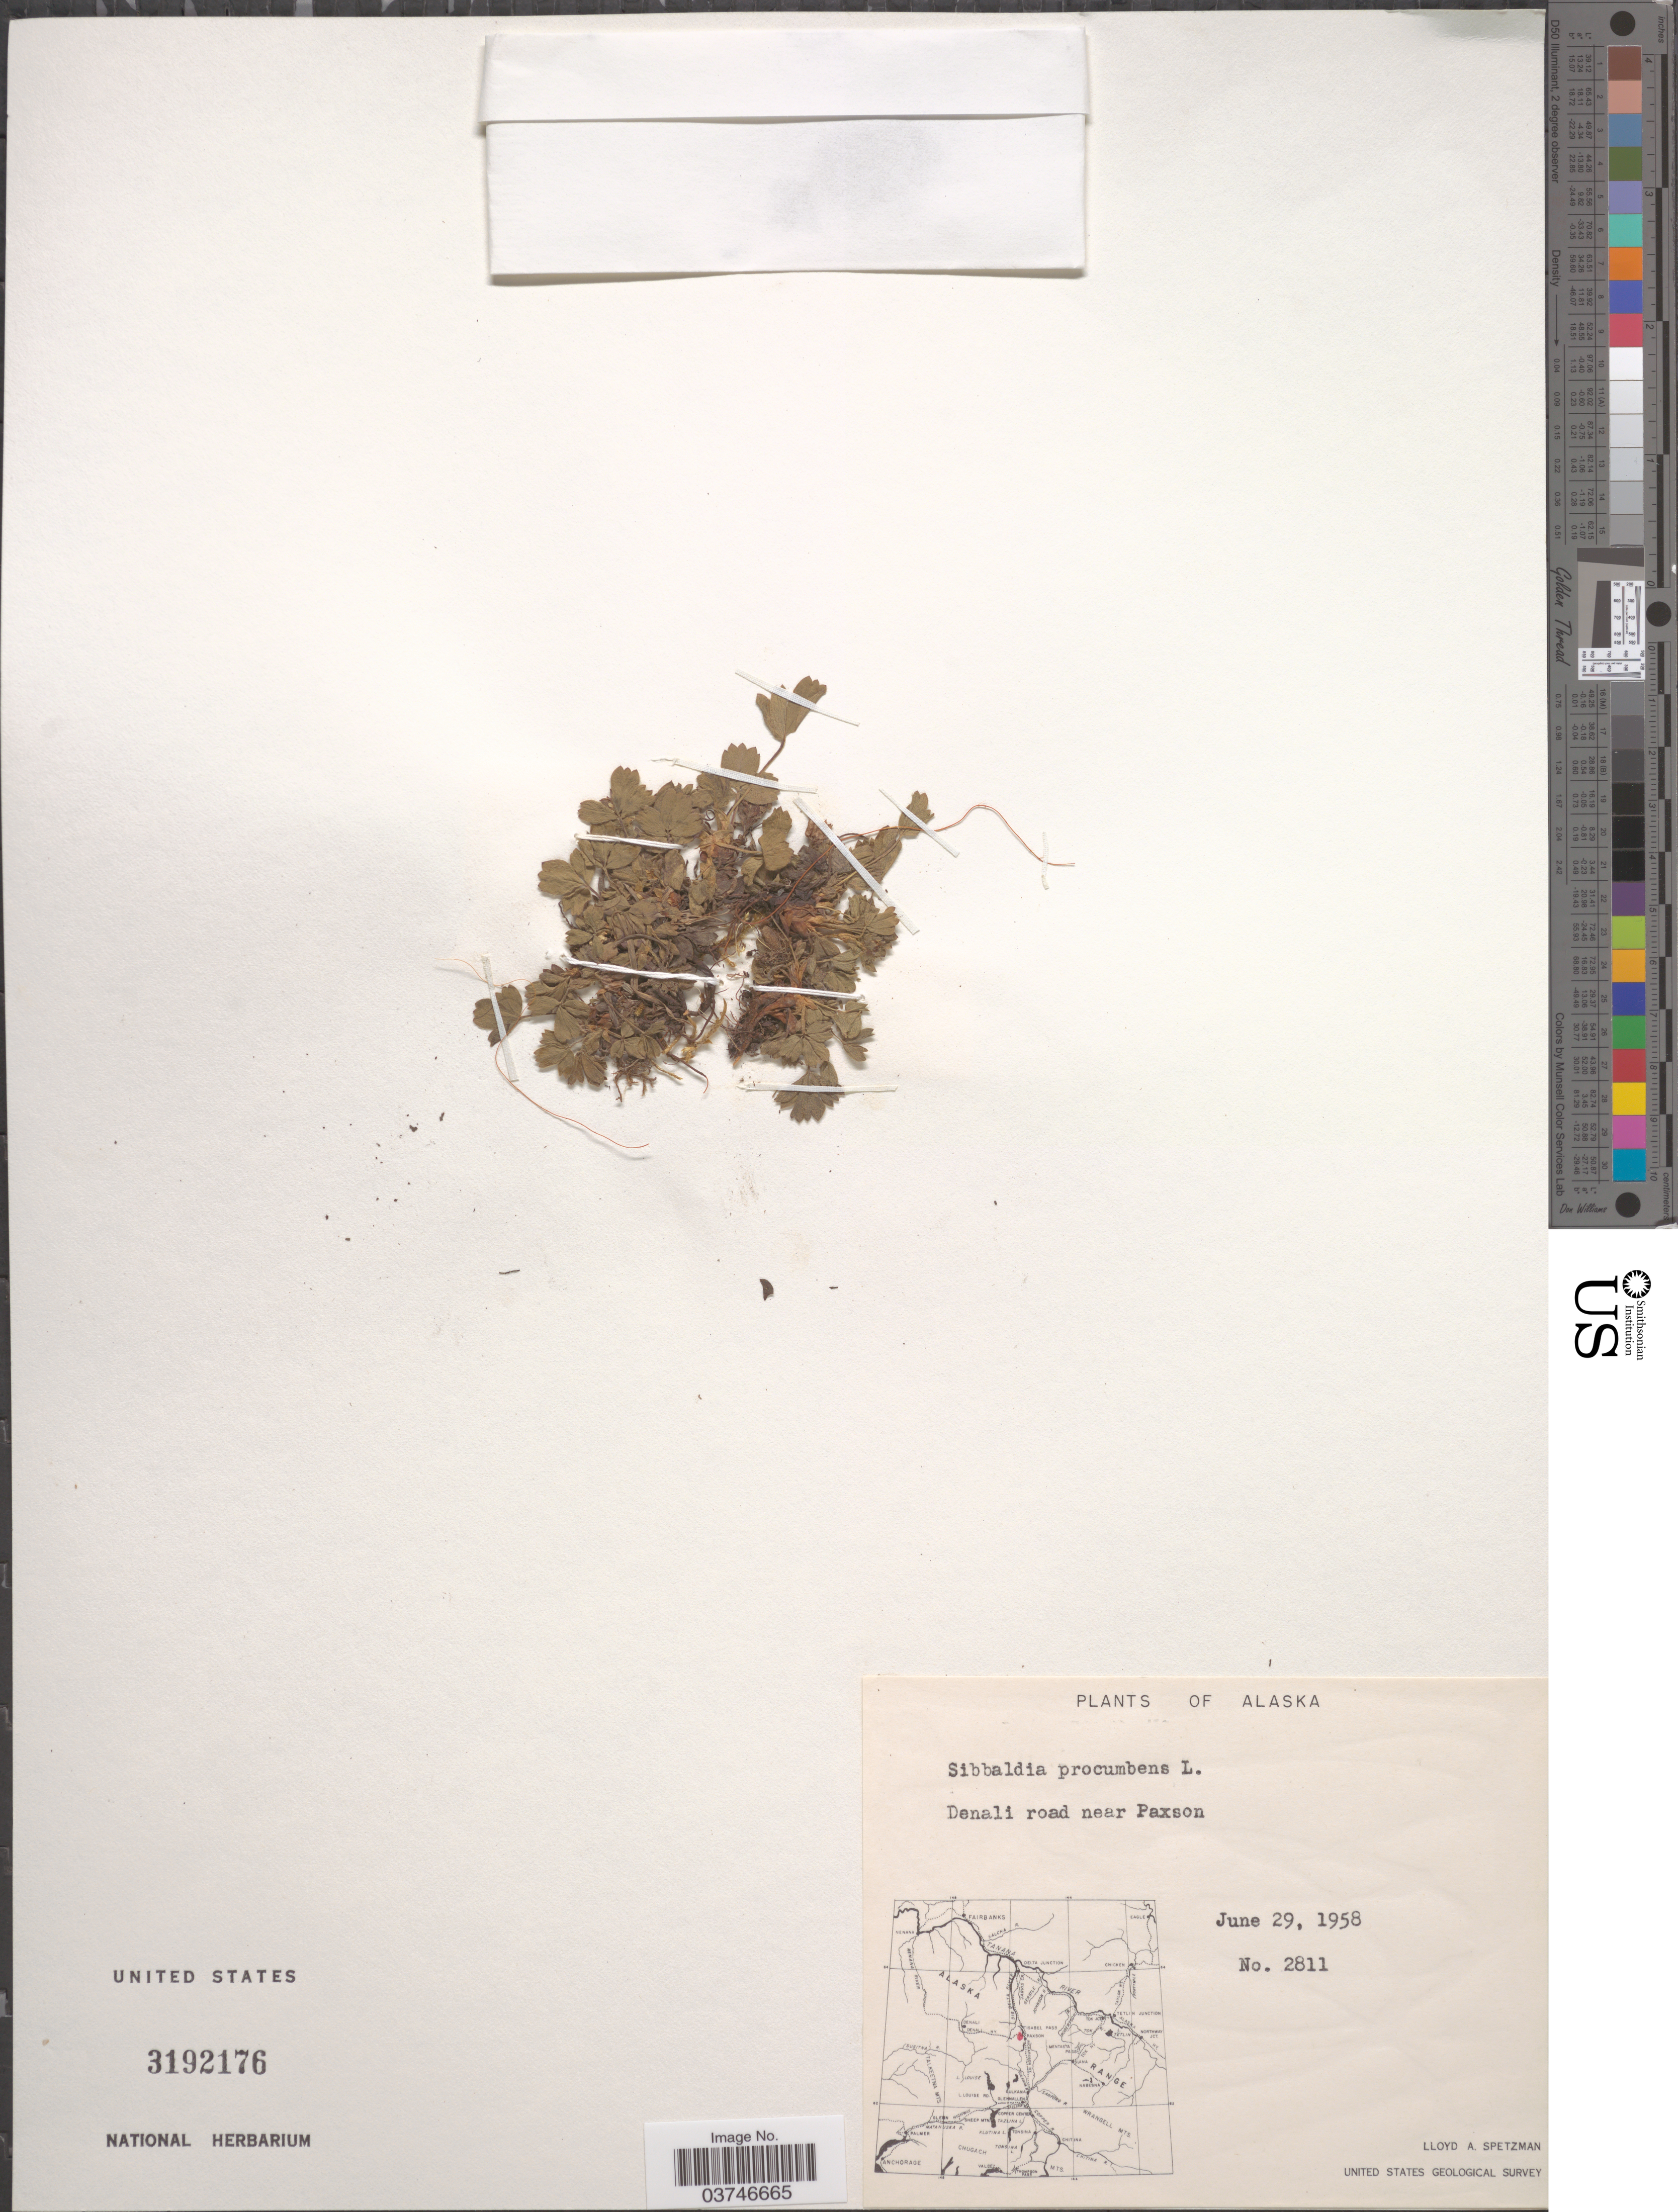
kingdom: Plantae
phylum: Tracheophyta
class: Magnoliopsida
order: Rosales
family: Rosaceae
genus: Sibbaldia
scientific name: Sibbaldia procumbens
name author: L.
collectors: L. Spetzman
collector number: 2811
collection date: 1958-06-29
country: United States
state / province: Alaska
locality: Denali road near Paxson.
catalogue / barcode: US 3192176